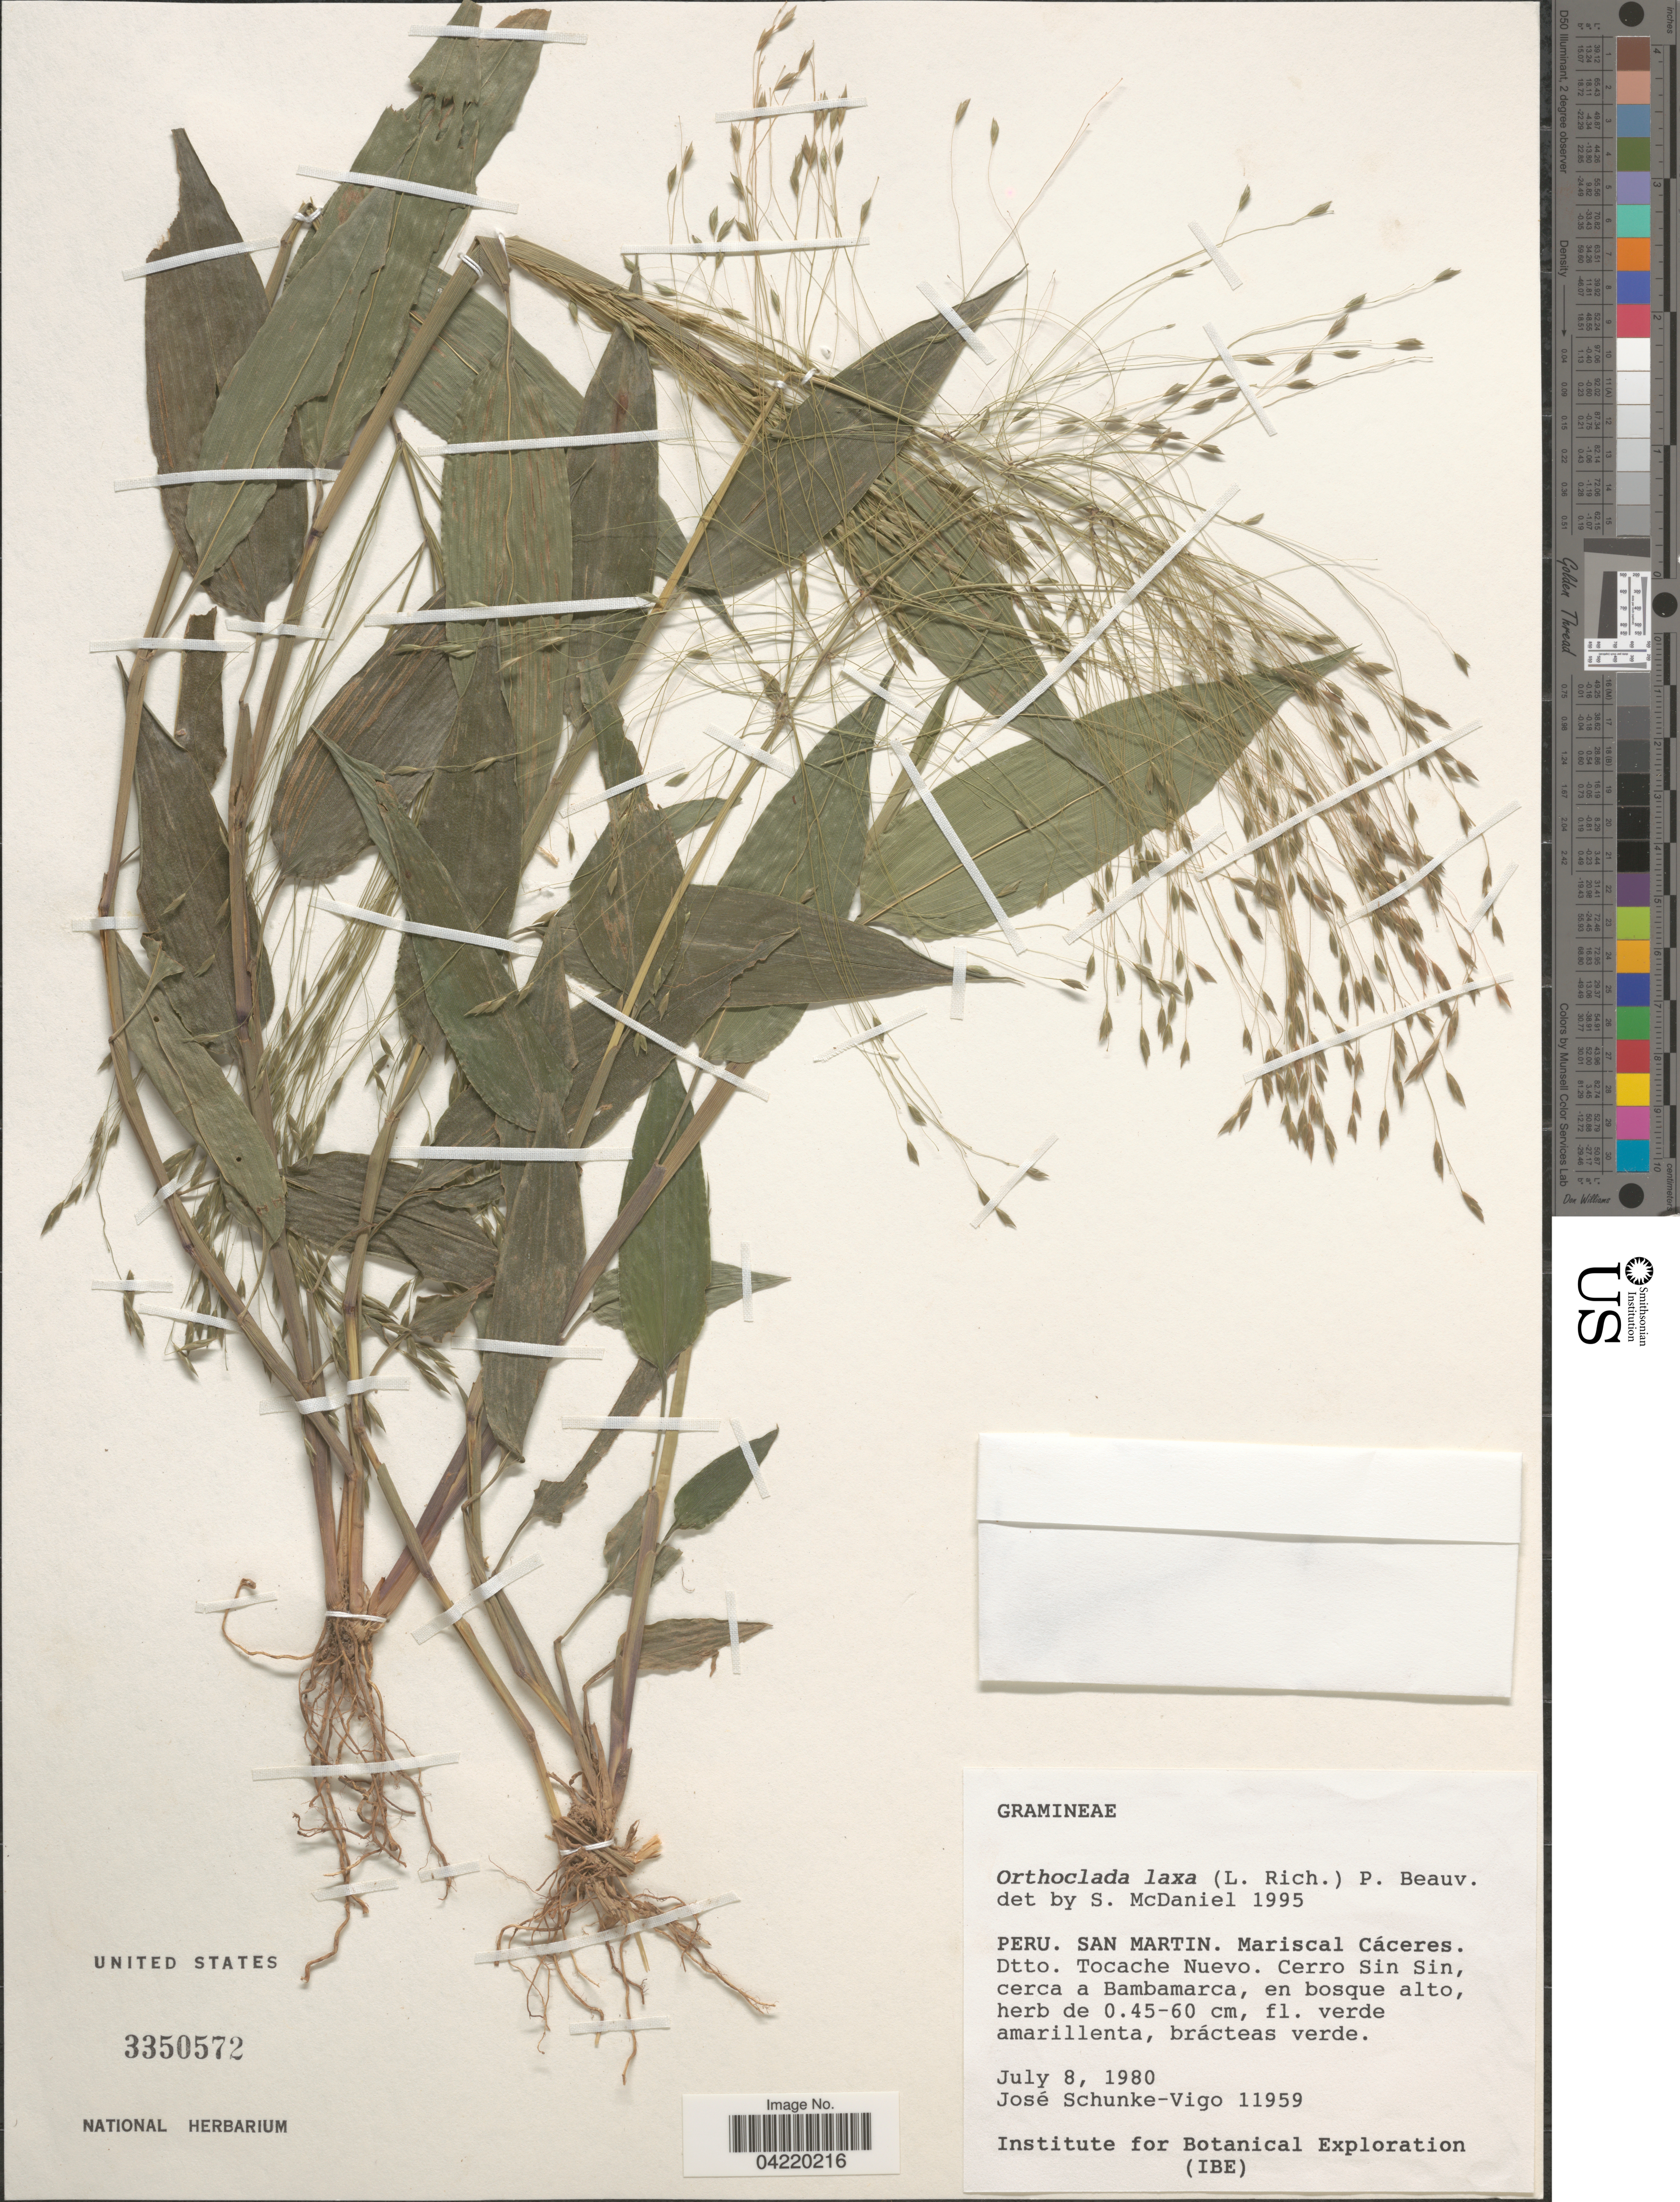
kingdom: Plantae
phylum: Tracheophyta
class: Liliopsida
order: Poales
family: Poaceae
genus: Orthoclada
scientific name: Orthoclada laxa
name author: P. Beauv.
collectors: J. Schunke Vigo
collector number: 11959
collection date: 1980-07-08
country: Peru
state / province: San Martín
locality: Mariscal Cáceres. Dtto. Tocache Nuevo. Cerro Sin Sin, cerca a Bambamarca. Institute for Botanical Exploration (IBE).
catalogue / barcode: US 3350572